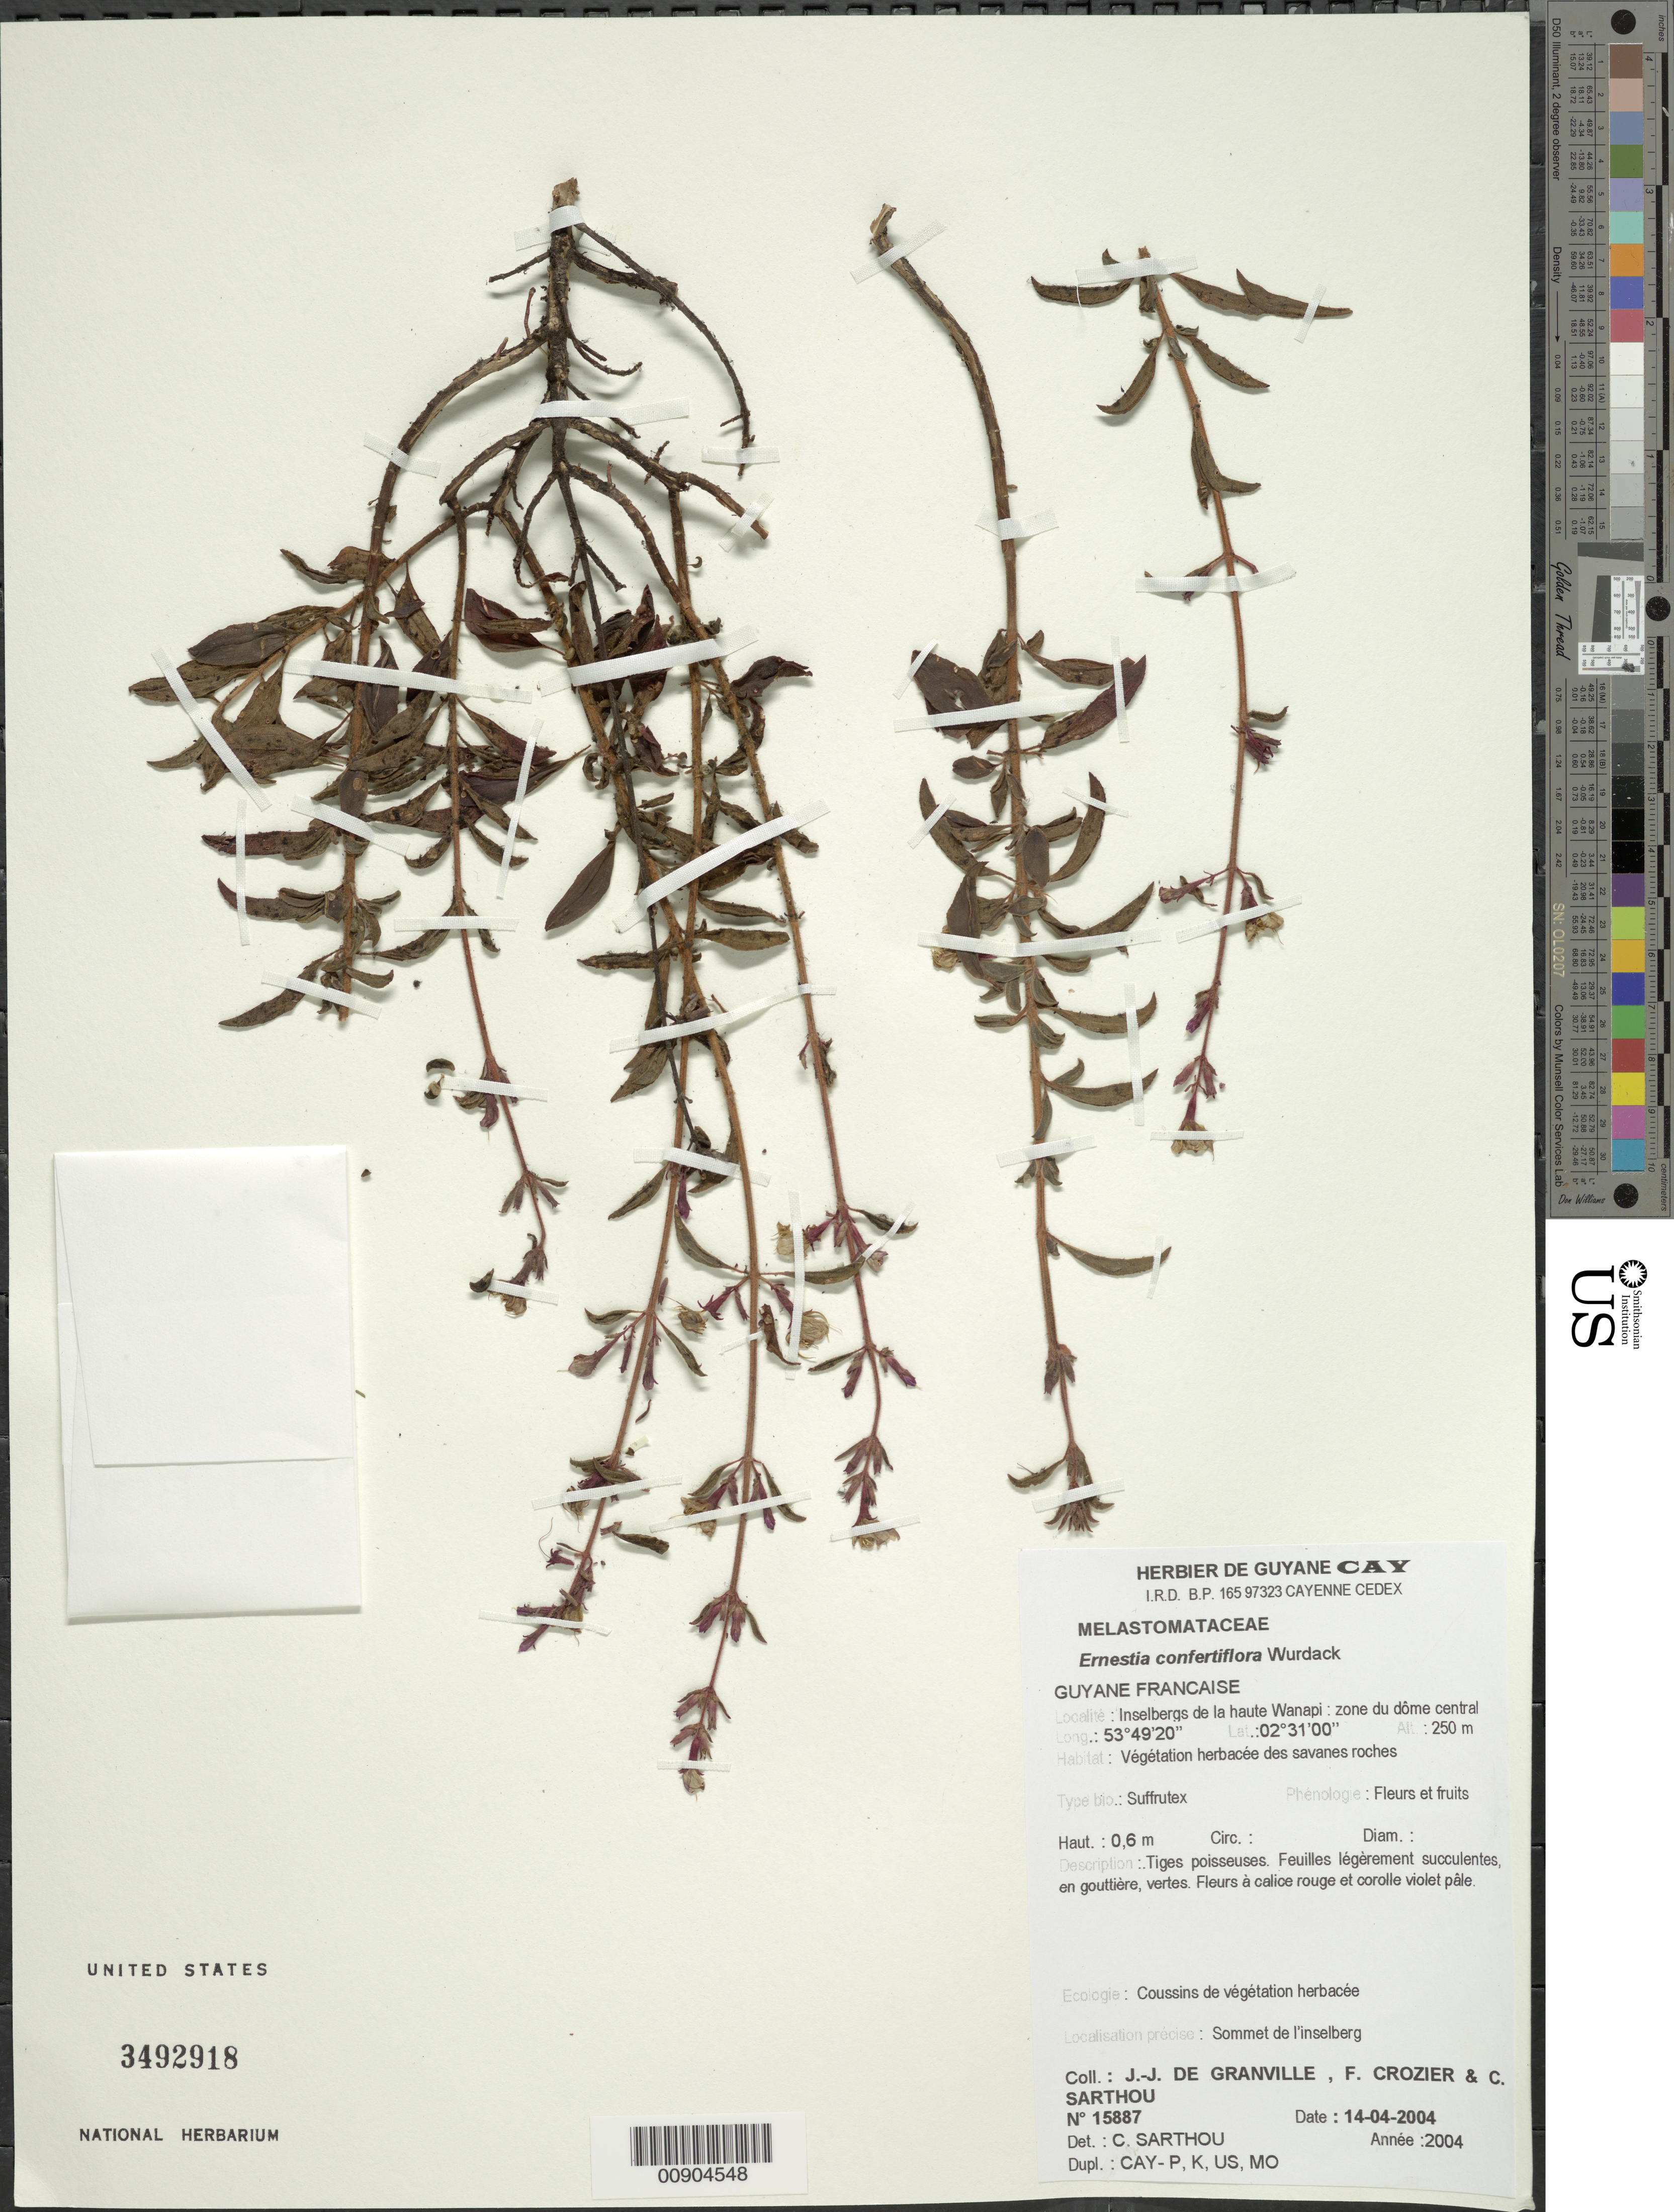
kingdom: Plantae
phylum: Tracheophyta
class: Magnoliopsida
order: Myrtales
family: Melastomataceae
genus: Ernestia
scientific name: Ernestia blackii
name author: Brade & Markgr.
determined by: Nunes da Silva, Diego, (RB), Jardim Botanico do Rio de Janeiro - Herbario (BRAZIL)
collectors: J.-J. de Granville, F. Crozier & C. Sarthou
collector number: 15887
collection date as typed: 14-Apr-04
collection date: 2004-04-14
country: French Guiana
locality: Inselbergs de la haute Wanapi, sommet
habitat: Végétation herbacée des savanes roches; coussins de végétation herbacée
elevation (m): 250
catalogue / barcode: US 3492918